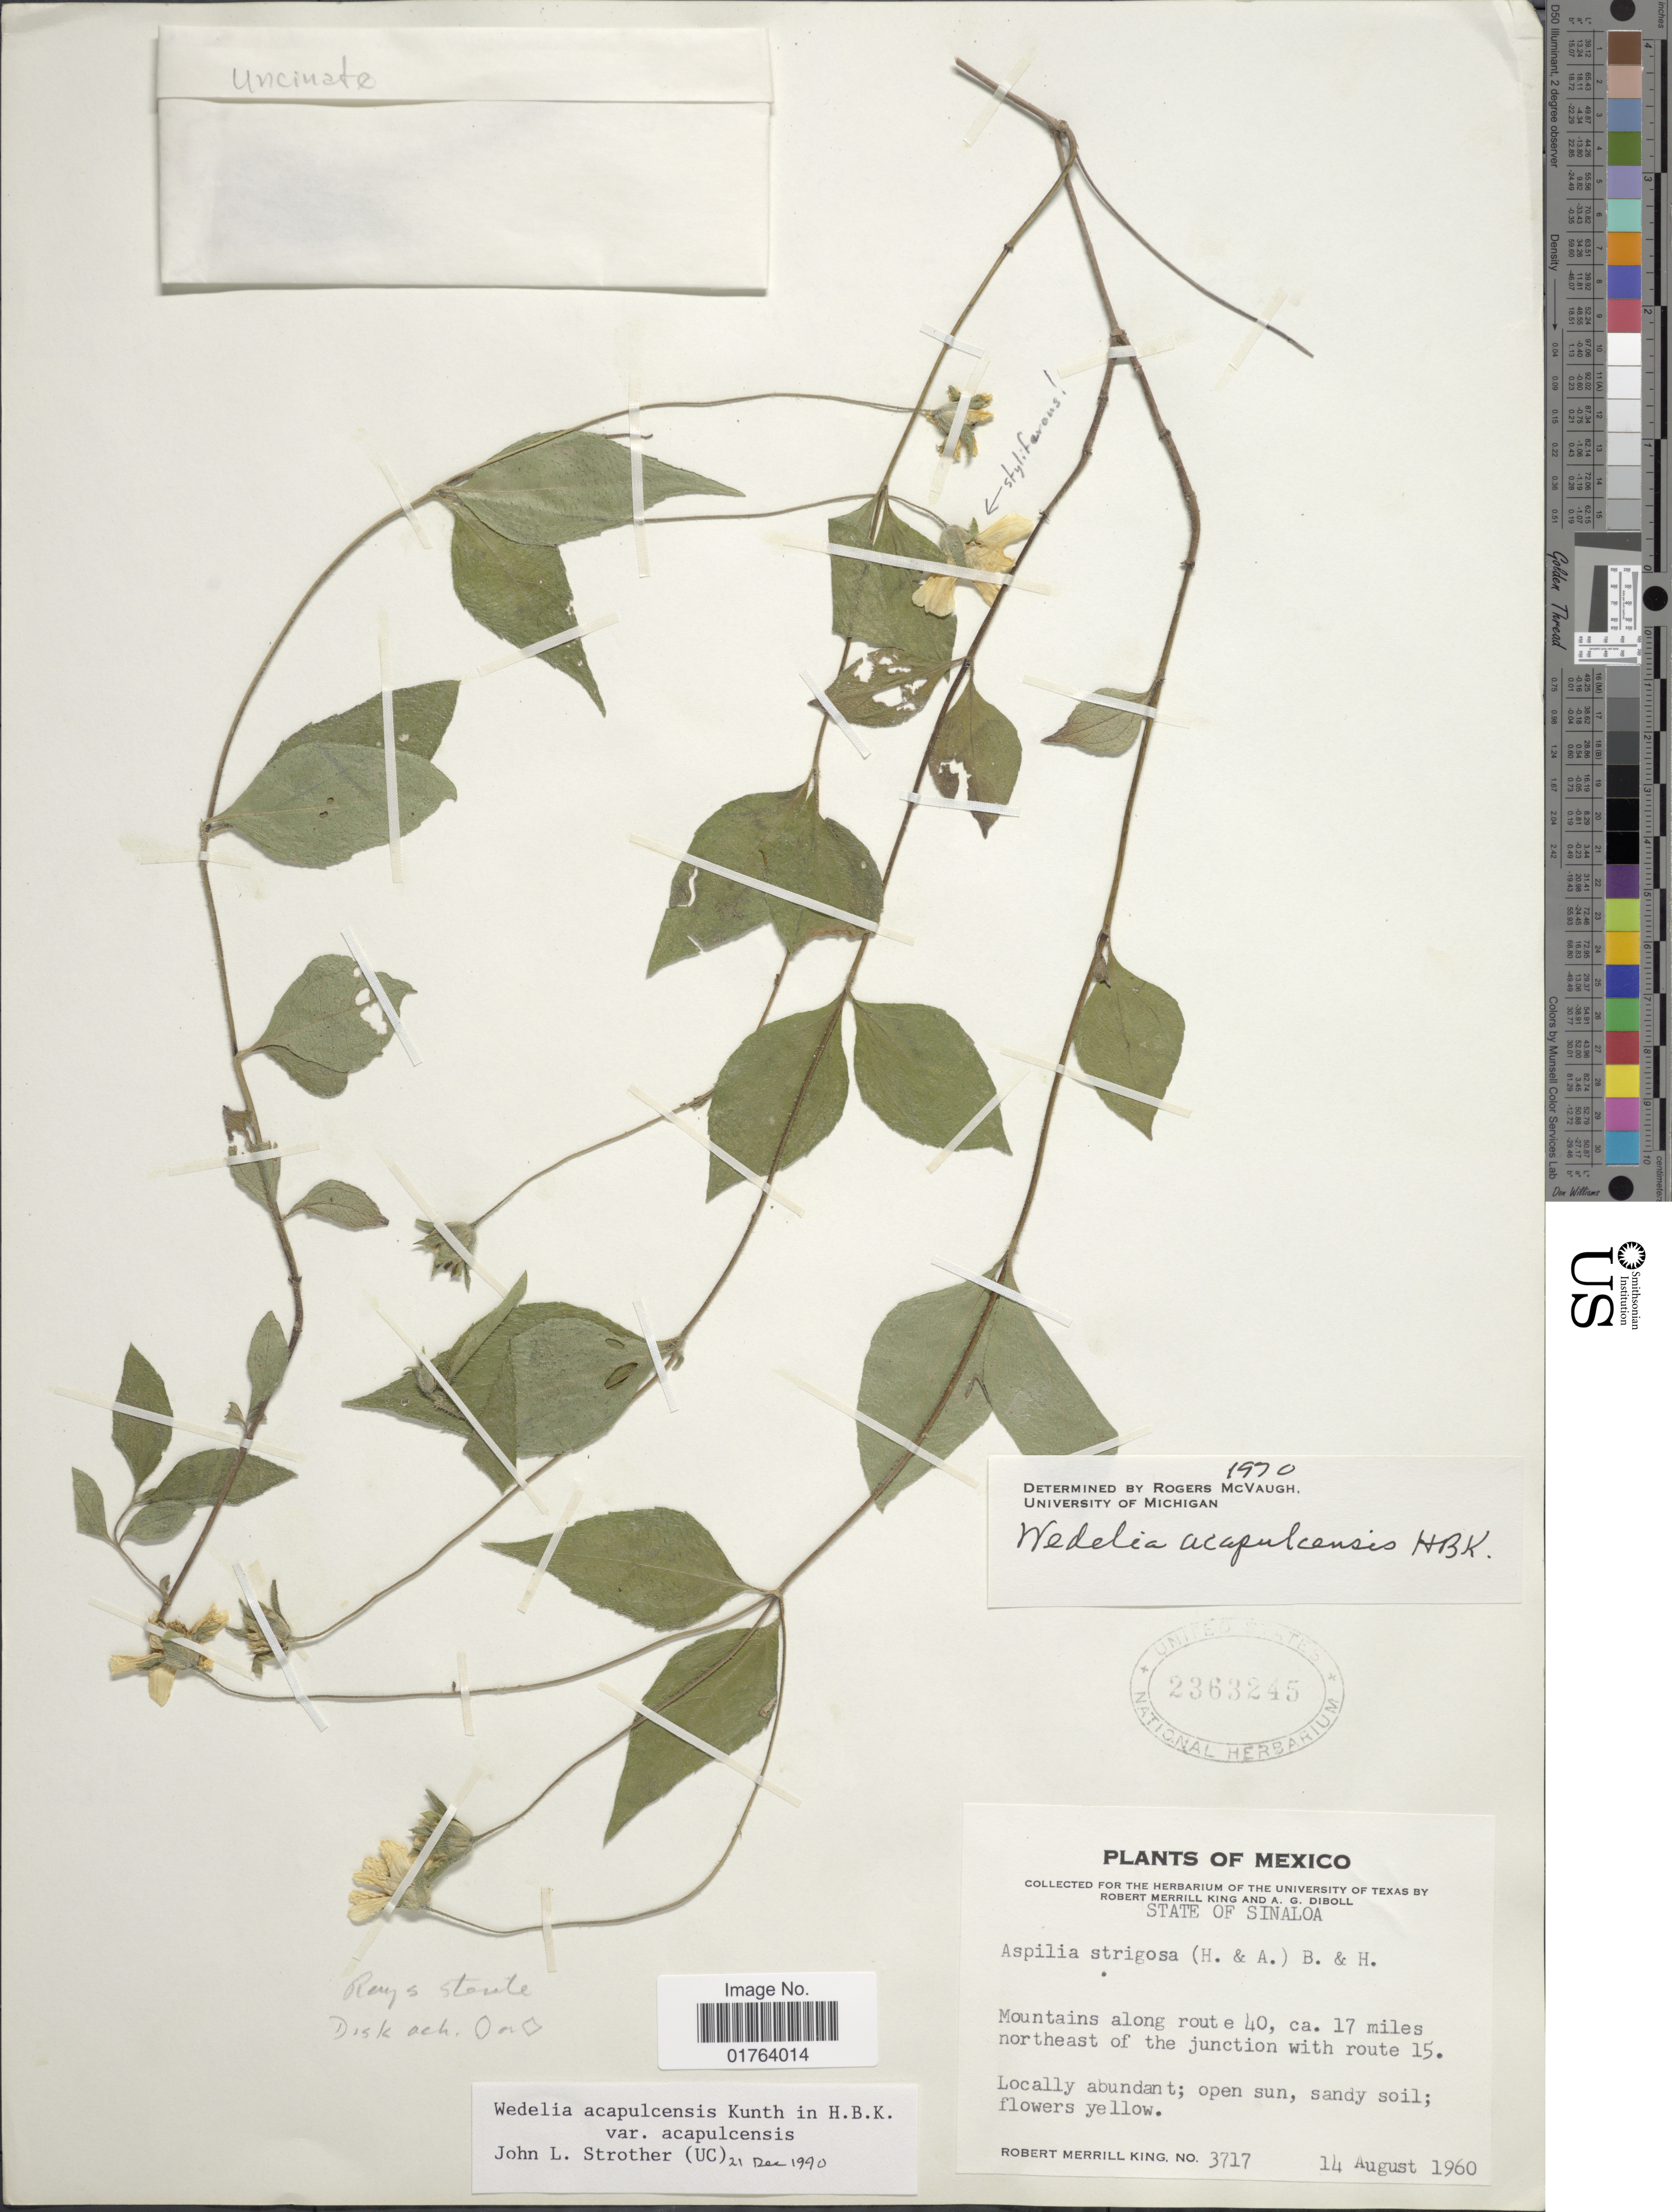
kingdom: Plantae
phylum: Tracheophyta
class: Magnoliopsida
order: Asterales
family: Asteraceae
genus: Wedelia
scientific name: Wedelia acapulcensis var. acapulcensis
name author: Kunth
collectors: R. M. King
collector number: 3717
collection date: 1960-08-14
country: Mexico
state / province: Sinaloa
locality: Mountains along route 40, ca. 17 miles northeast of the junction with route 15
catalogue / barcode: US 2363245